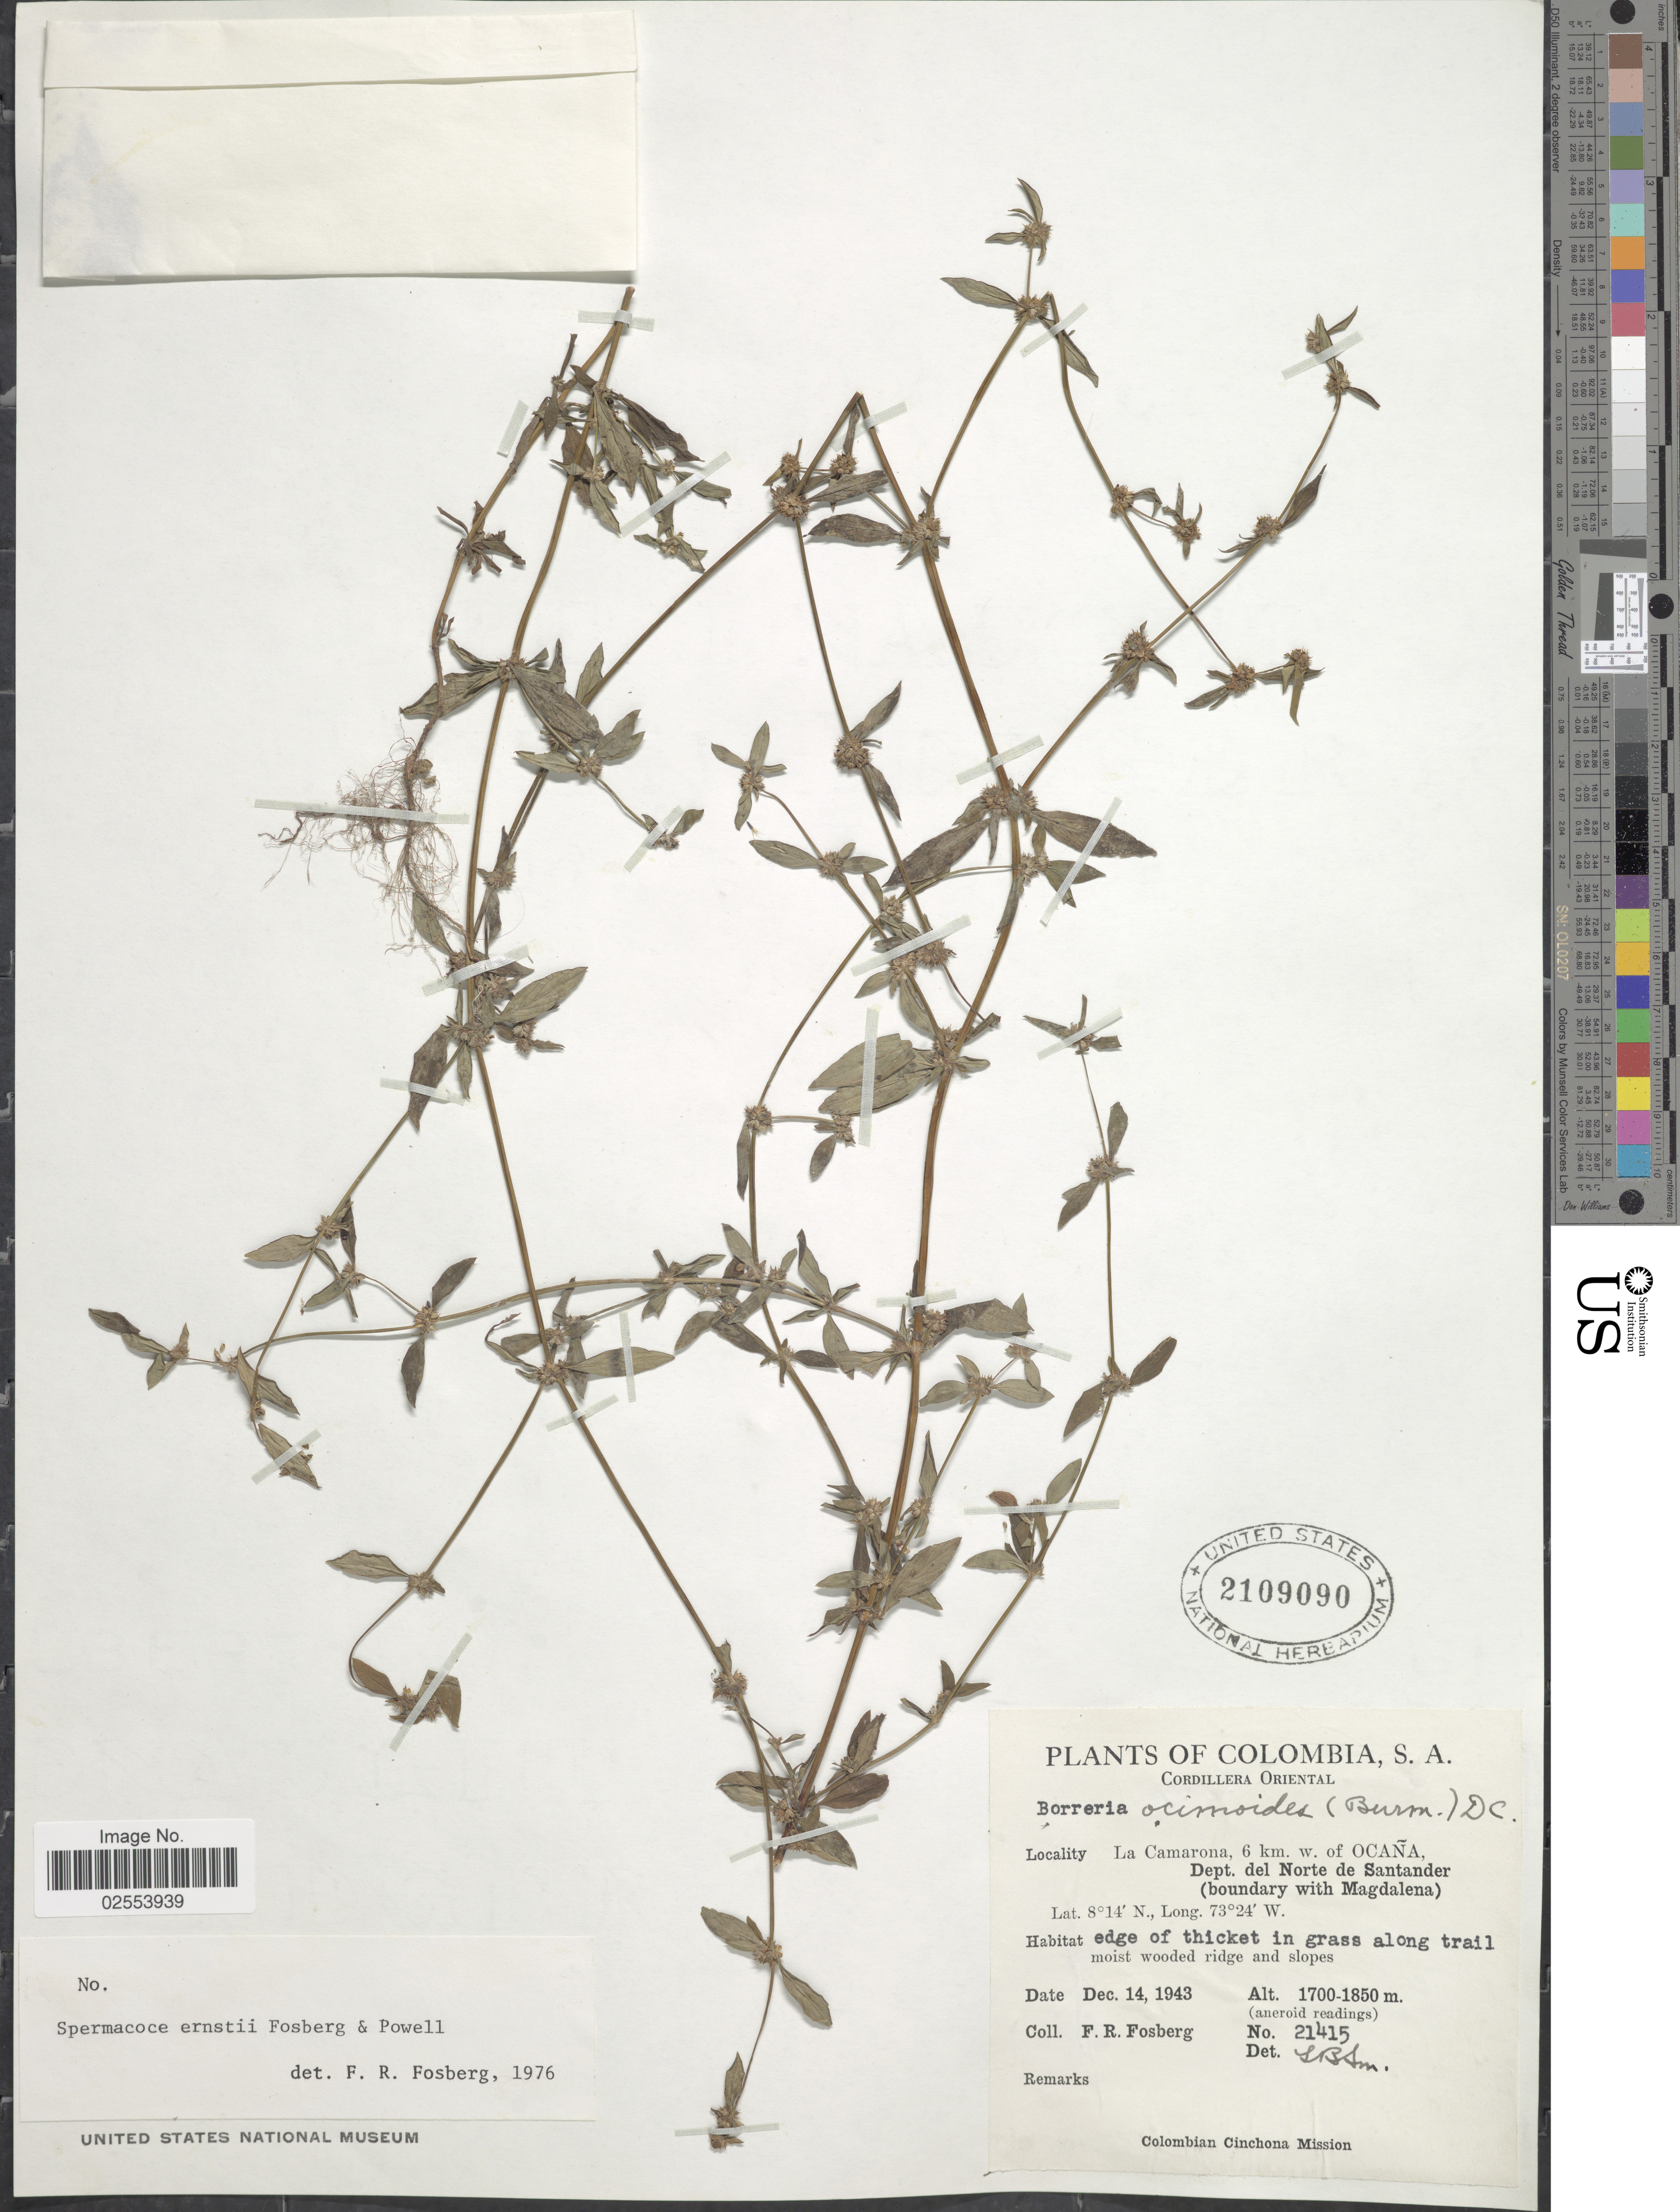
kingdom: Plantae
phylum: Tracheophyta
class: Magnoliopsida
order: Gentianales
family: Rubiaceae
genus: Spermacoce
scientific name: Spermacoce ernstii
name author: Fosberg & D.A. Powell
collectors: F. R. Fosberg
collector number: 21415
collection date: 1943-12-14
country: Colombia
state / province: Norte de Santander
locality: Cordillera Oriental, La Camarona, 6 km. w. of Ocana, (boundary with Magdalena), edge of thicket in grass along trail, moist wooded ridge and slopes.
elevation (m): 1700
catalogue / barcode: US 2109090